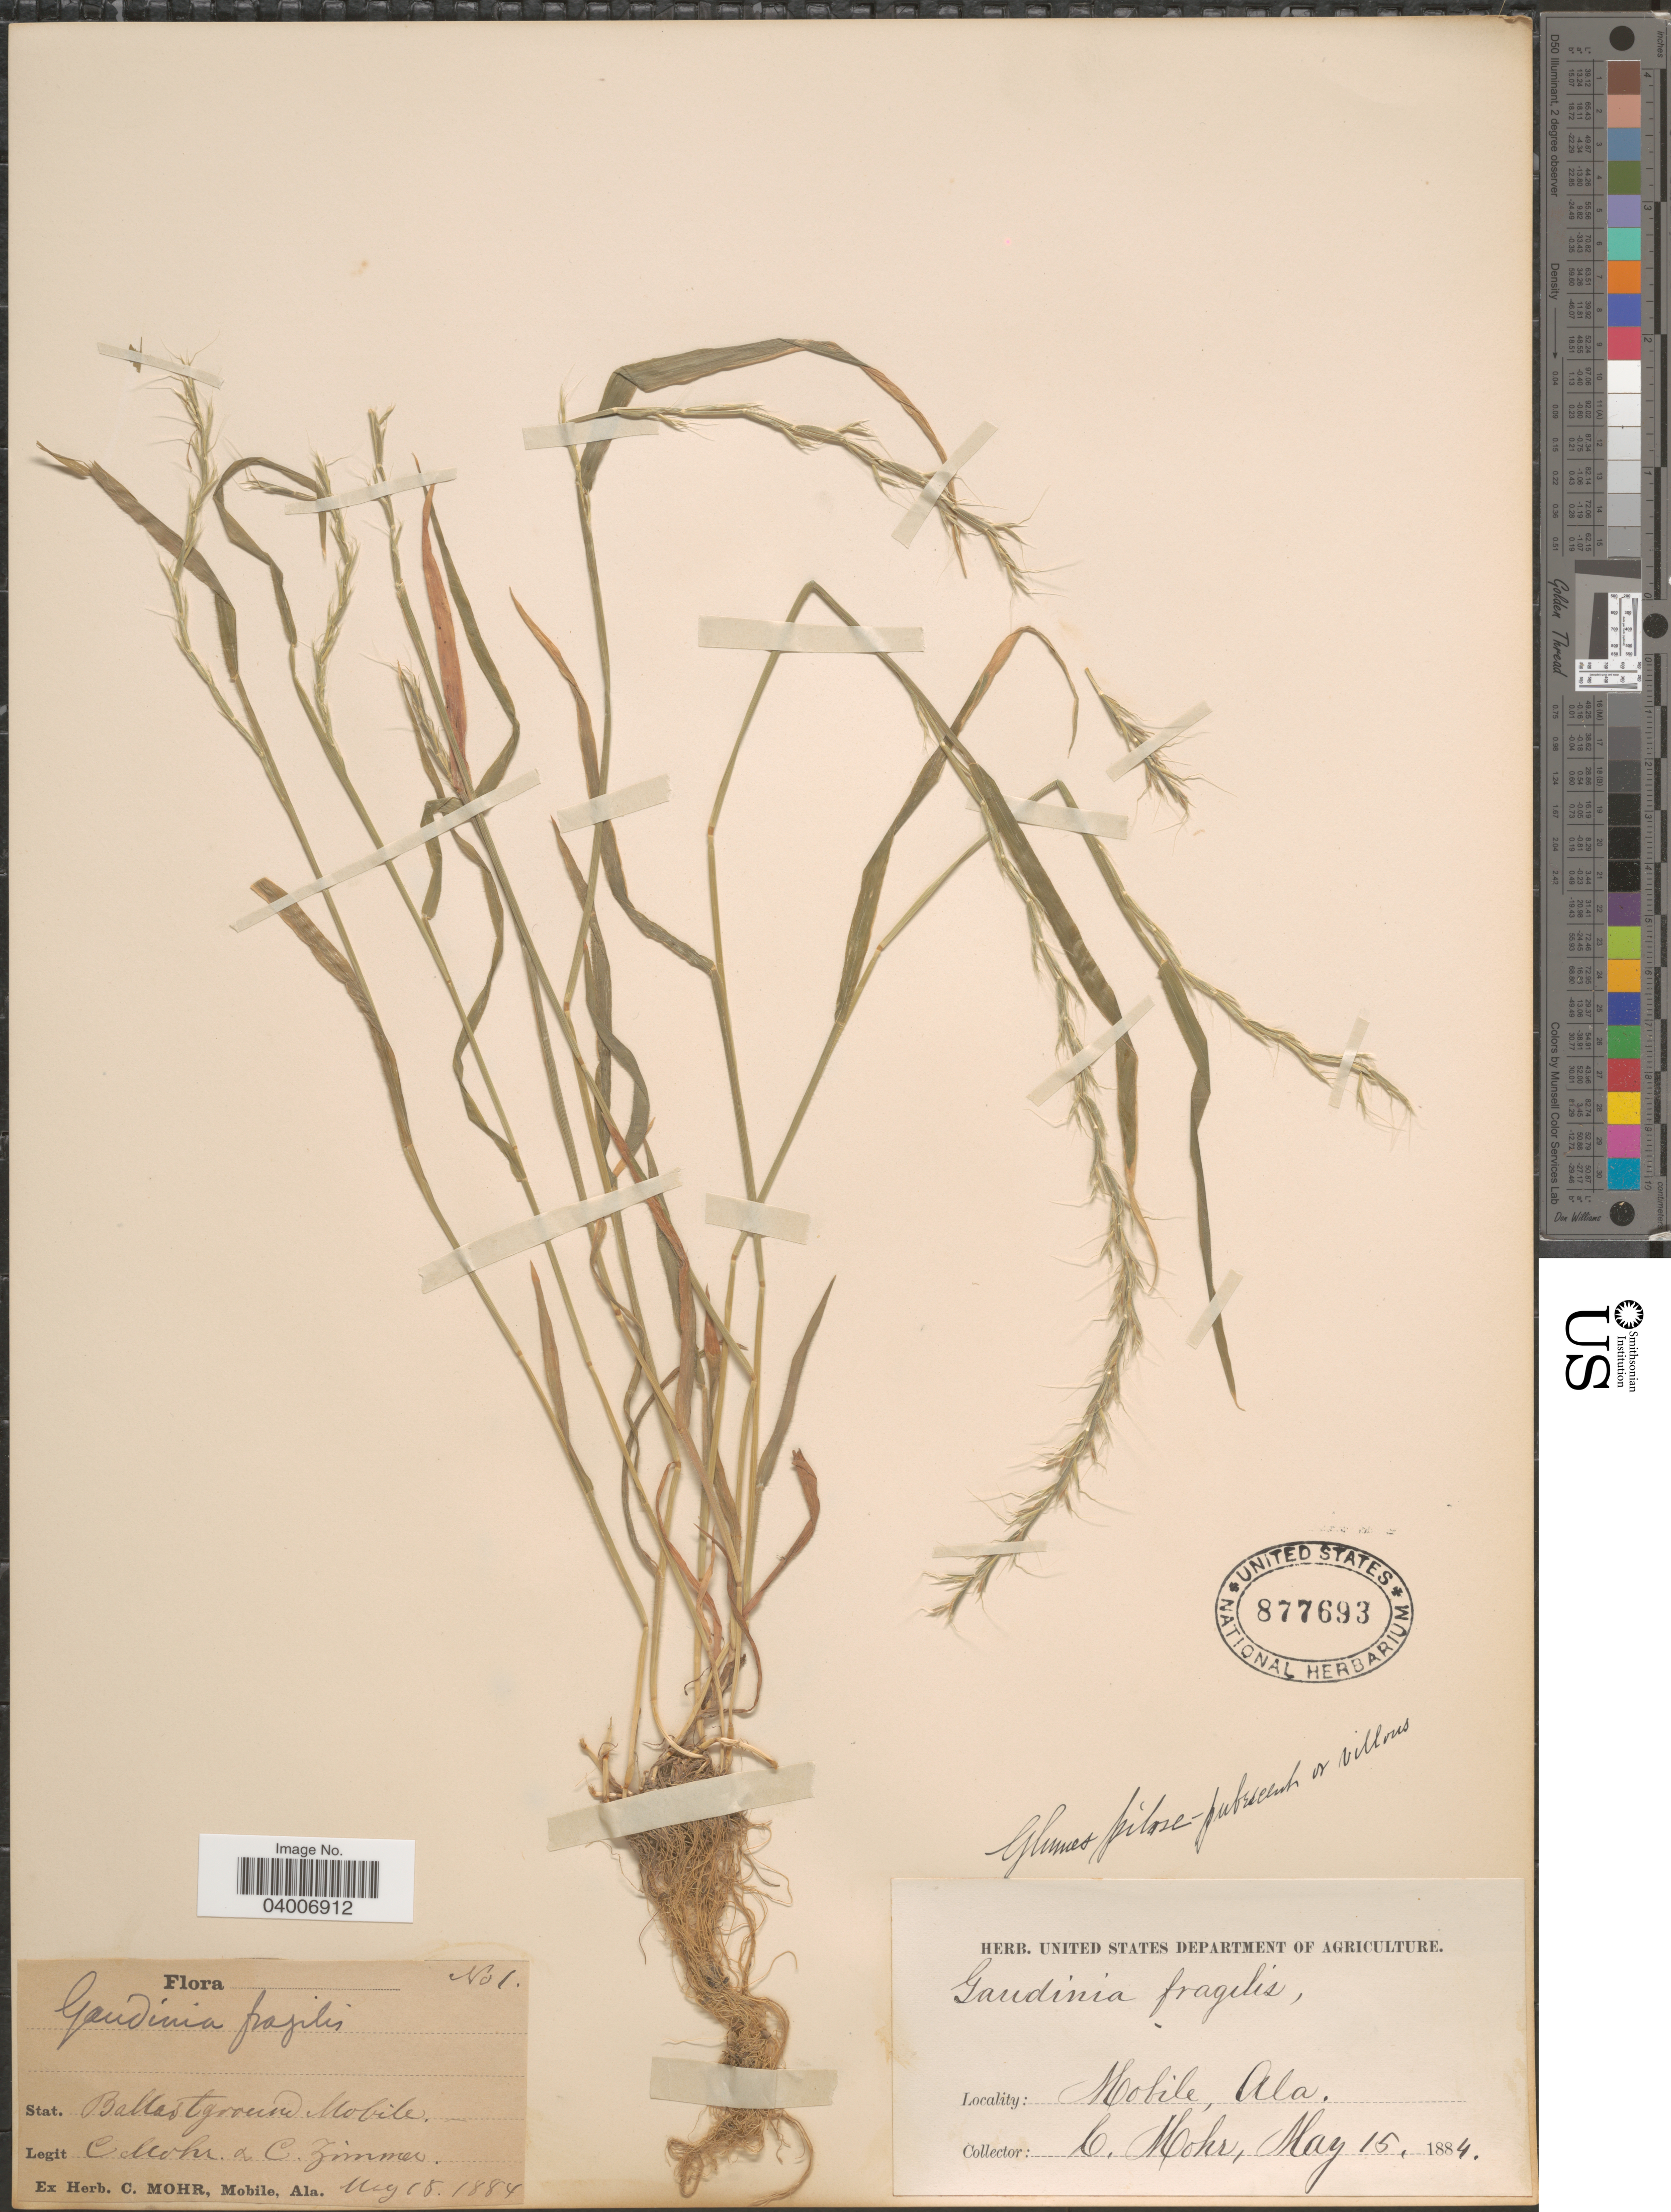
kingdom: Plantae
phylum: Tracheophyta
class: Liliopsida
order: Poales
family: Poaceae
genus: Gaudinia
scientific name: Gaudinia fragilis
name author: (L.) P. Beauv.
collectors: C. T. Mohr & C. Zimmer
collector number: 1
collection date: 1884-05-15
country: United States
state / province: Alabama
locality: Stat. Ballast ground Mobile. Mobile.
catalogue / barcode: US 877693